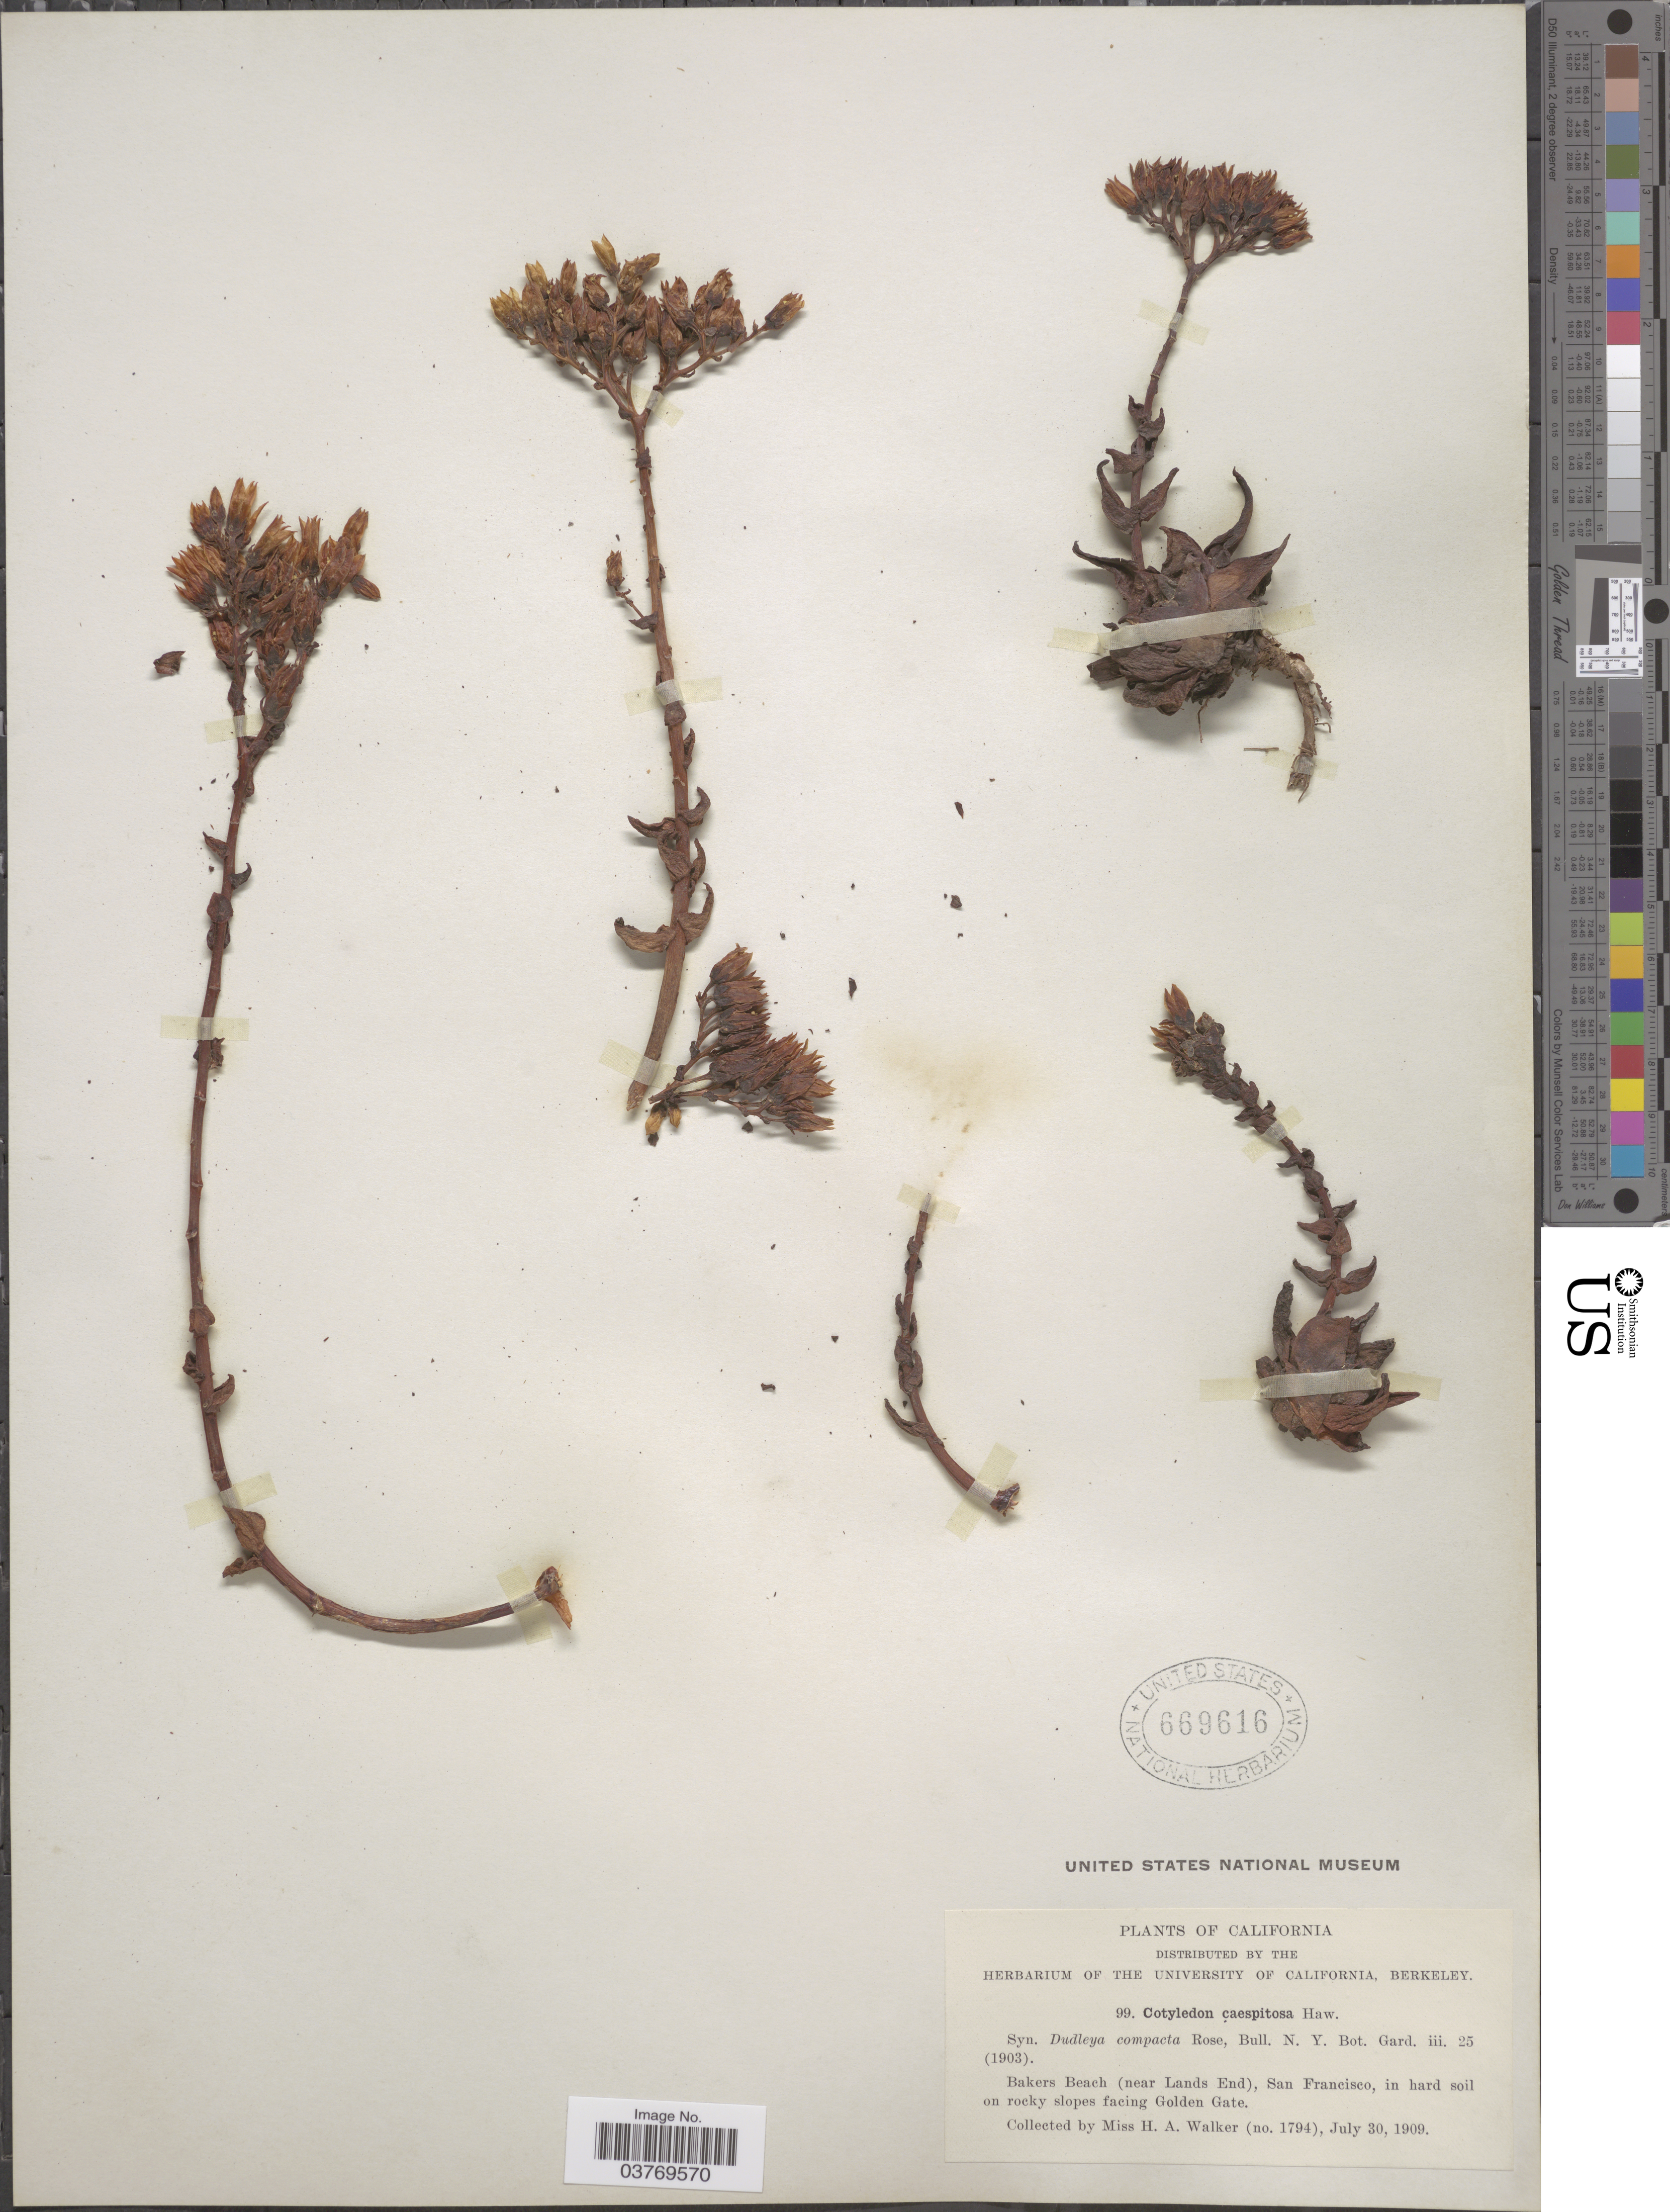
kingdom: Plantae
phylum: Tracheophyta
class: Magnoliopsida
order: Saxifragales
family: Crassulaceae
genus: Dudleya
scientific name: Dudleya caespitosa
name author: (Haw.) Britton & Rose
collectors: H. Walker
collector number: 1794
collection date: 1909-07-30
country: United States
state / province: California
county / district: San Francisco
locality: Bakers Beach (near Lands End), San Francisco, on rocky slopes facing Golden Gate.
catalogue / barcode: US 669616